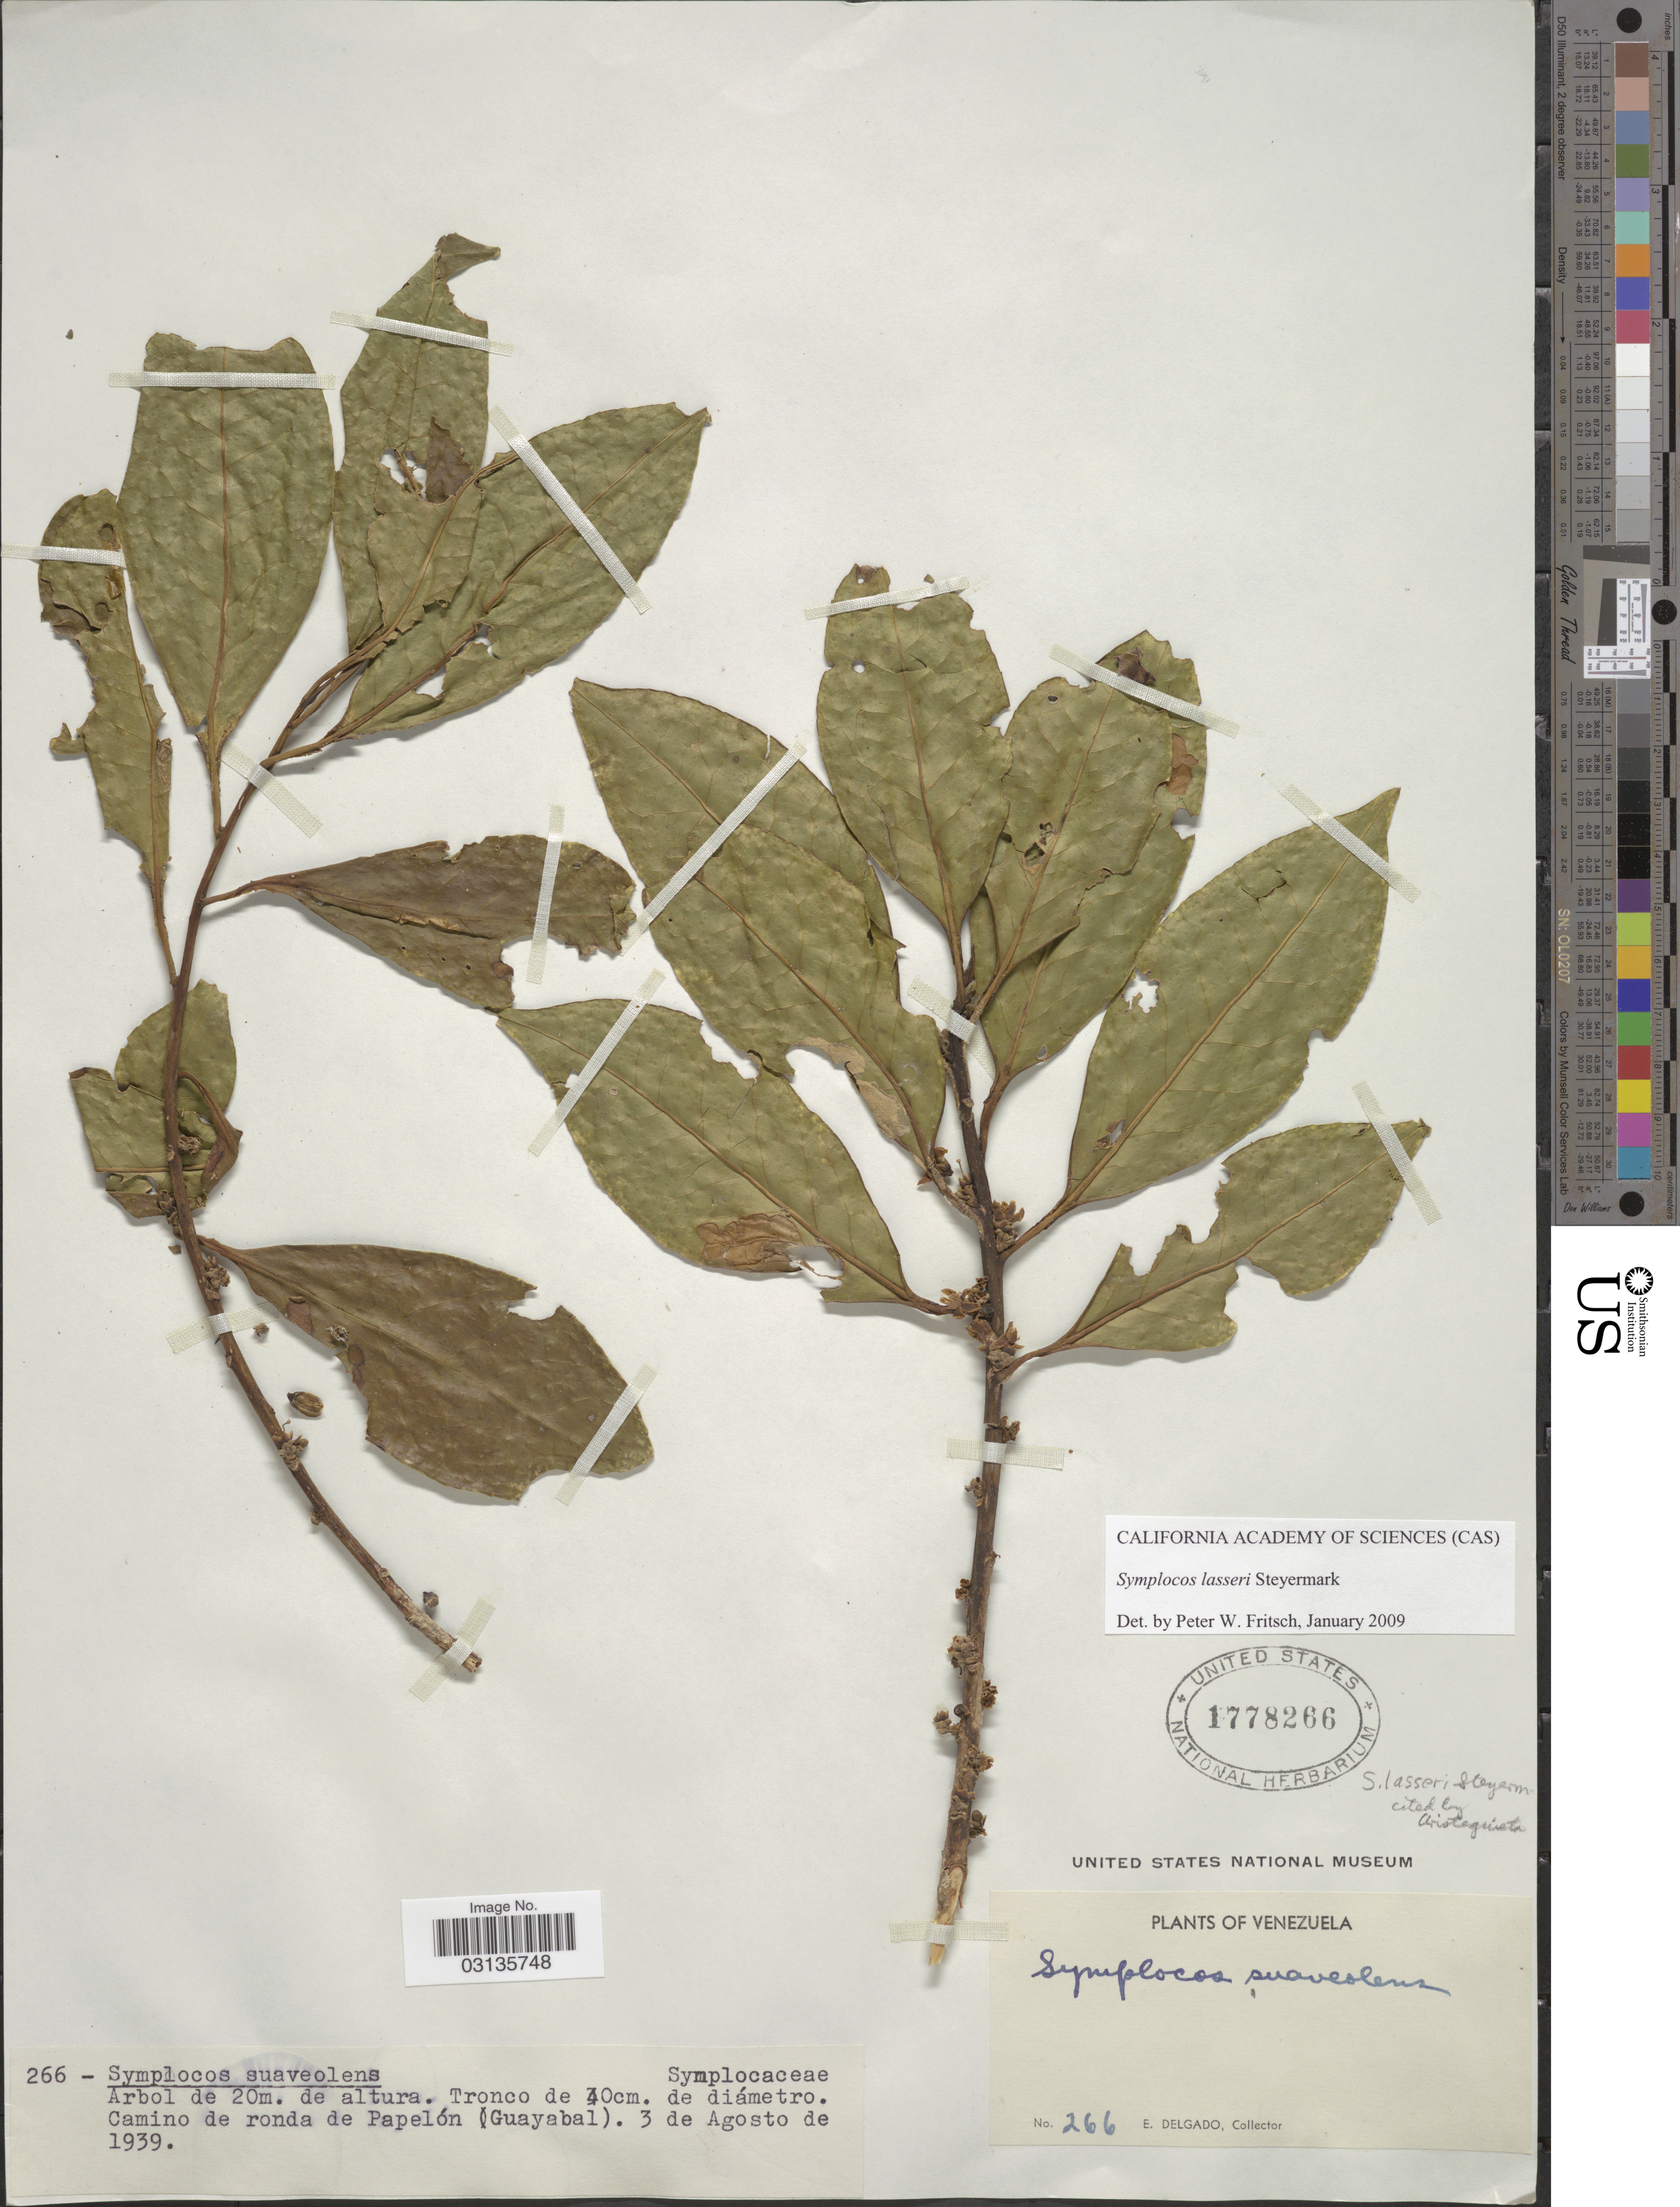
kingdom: Plantae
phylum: Tracheophyta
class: Magnoliopsida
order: Ericales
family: Symplocaceae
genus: Symplocos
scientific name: Symplocos lasseri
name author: Steyerm.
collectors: E. Delgado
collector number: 266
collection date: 1939-08-03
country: Venezuela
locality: Camino de ronda de Papelón (Guayabal).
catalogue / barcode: US 1778266